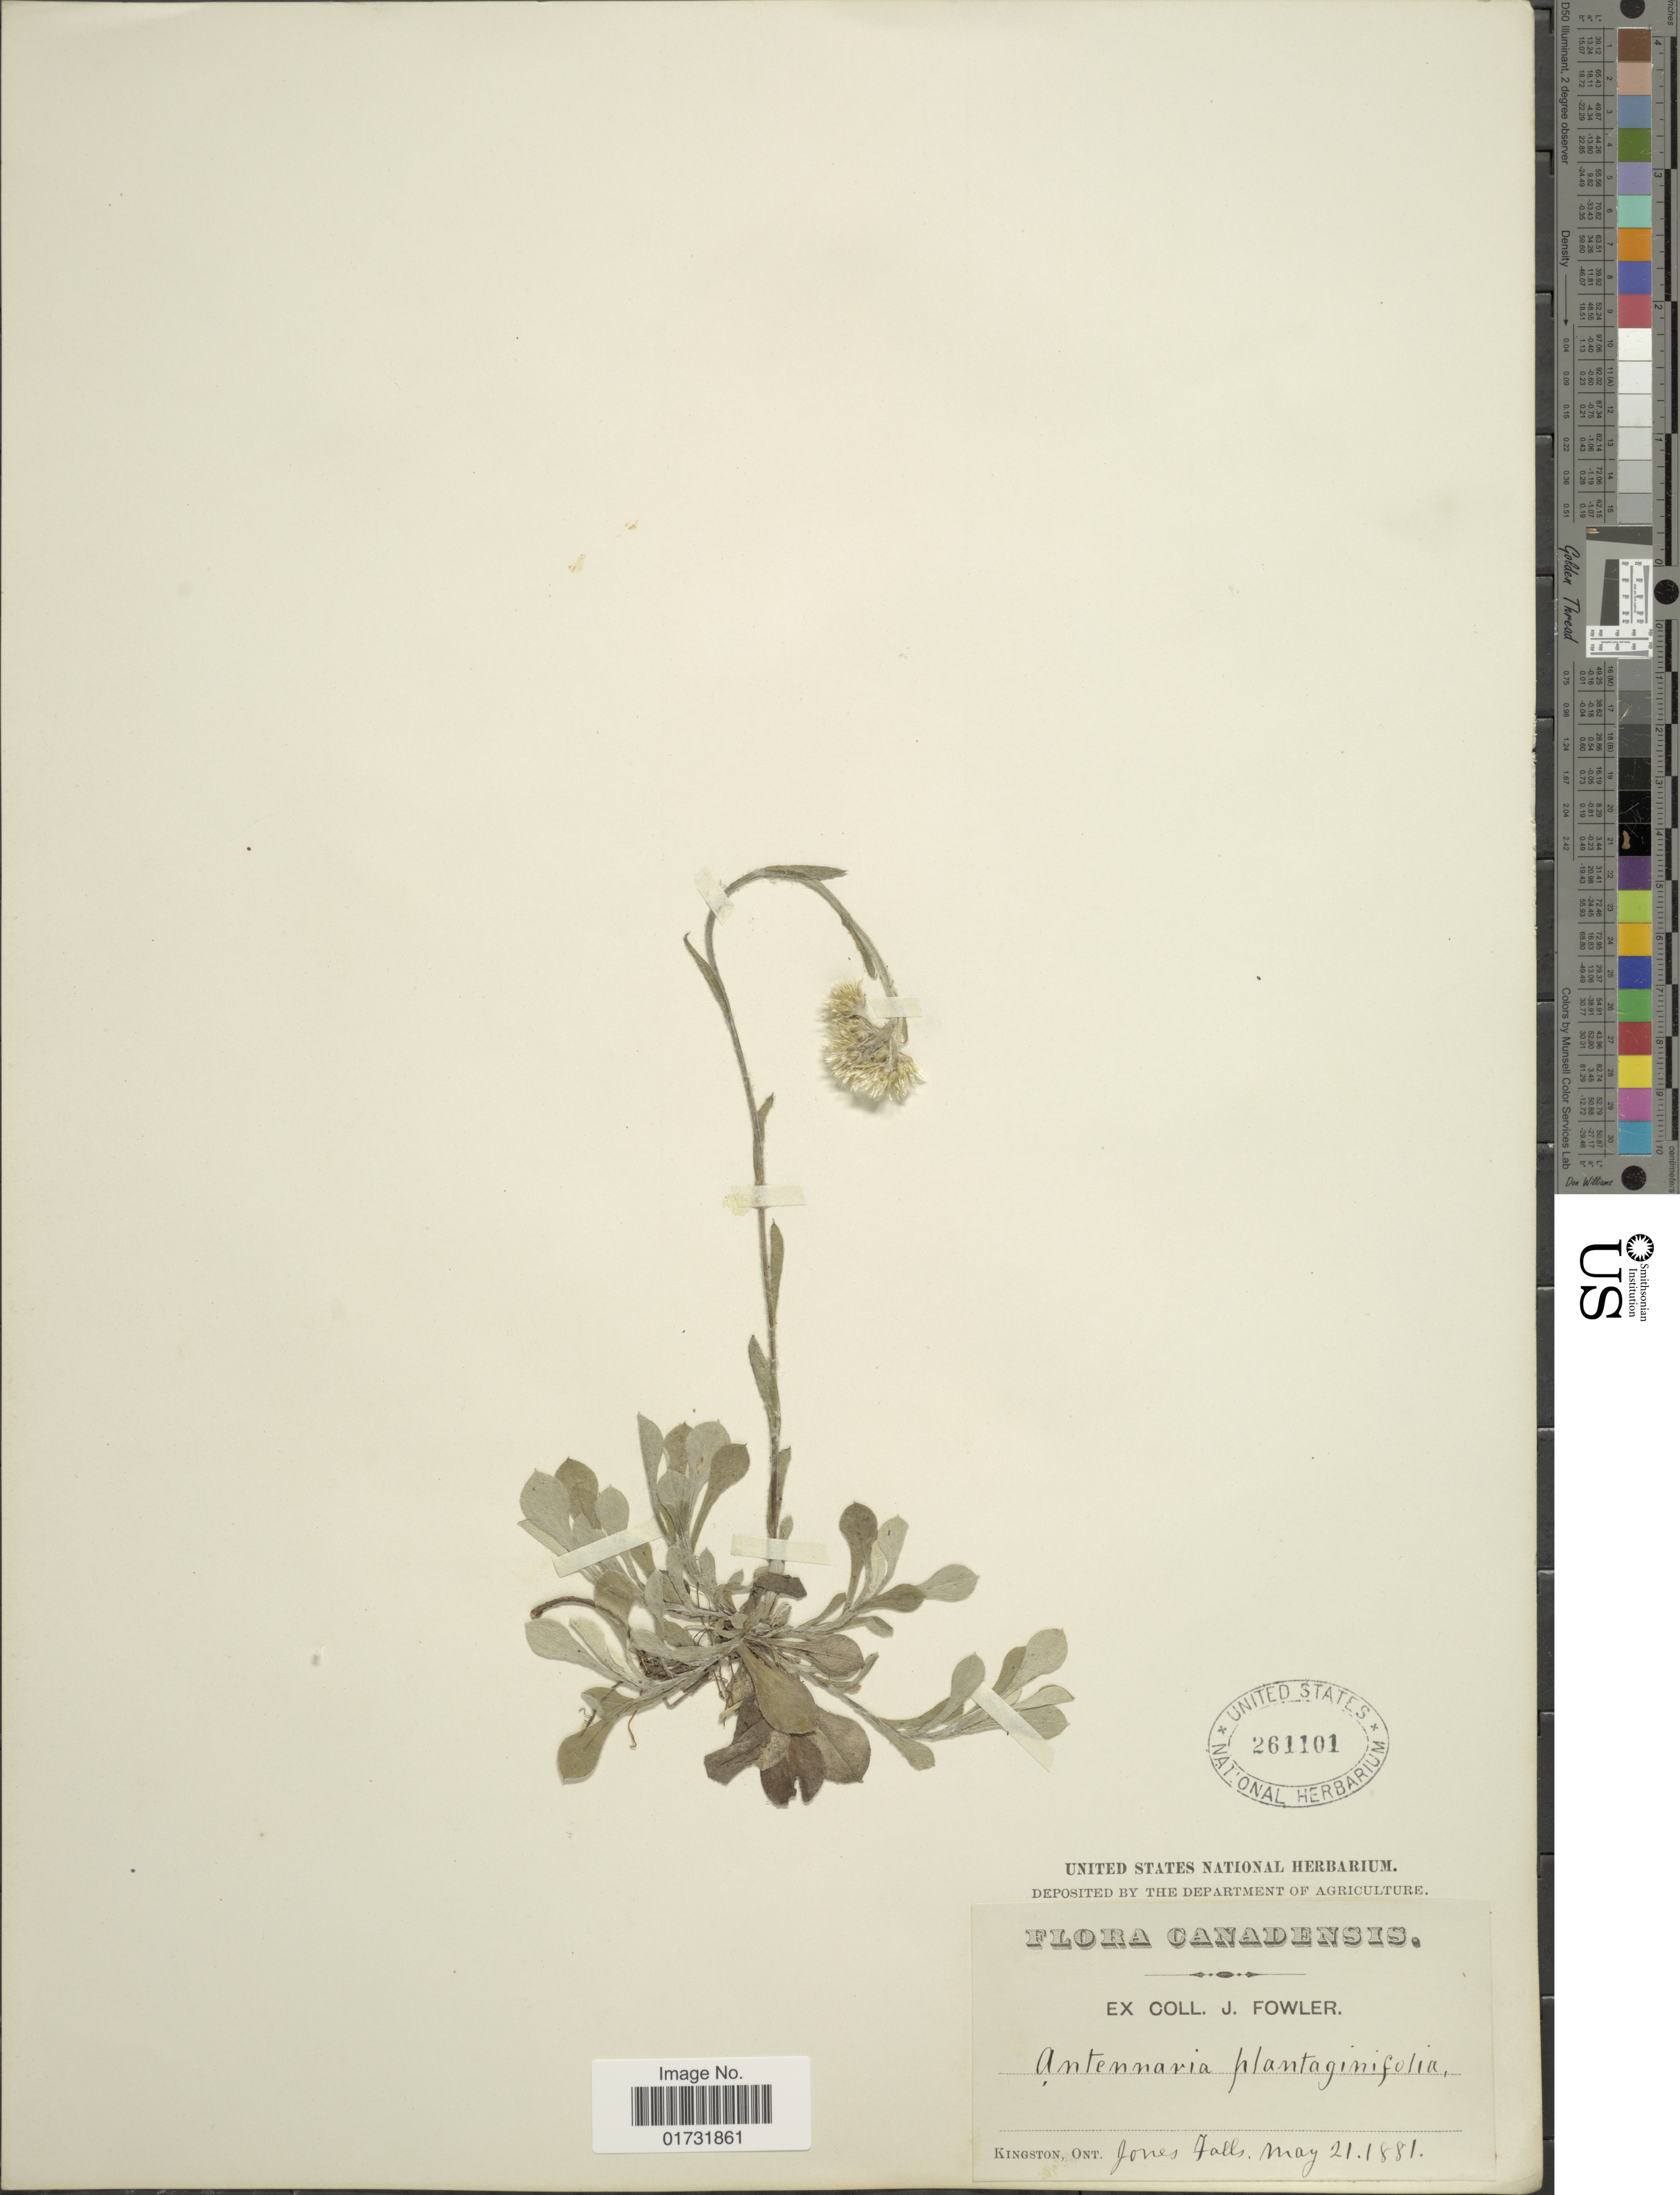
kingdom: Plantae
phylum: Tracheophyta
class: Magnoliopsida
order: Asterales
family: Asteraceae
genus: Antennaria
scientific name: Antennaria neodioica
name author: Greene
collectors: J. P. Fowler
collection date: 1881-05-21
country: Canada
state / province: Ontario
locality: Kingston. Jones Falls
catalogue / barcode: US 261101